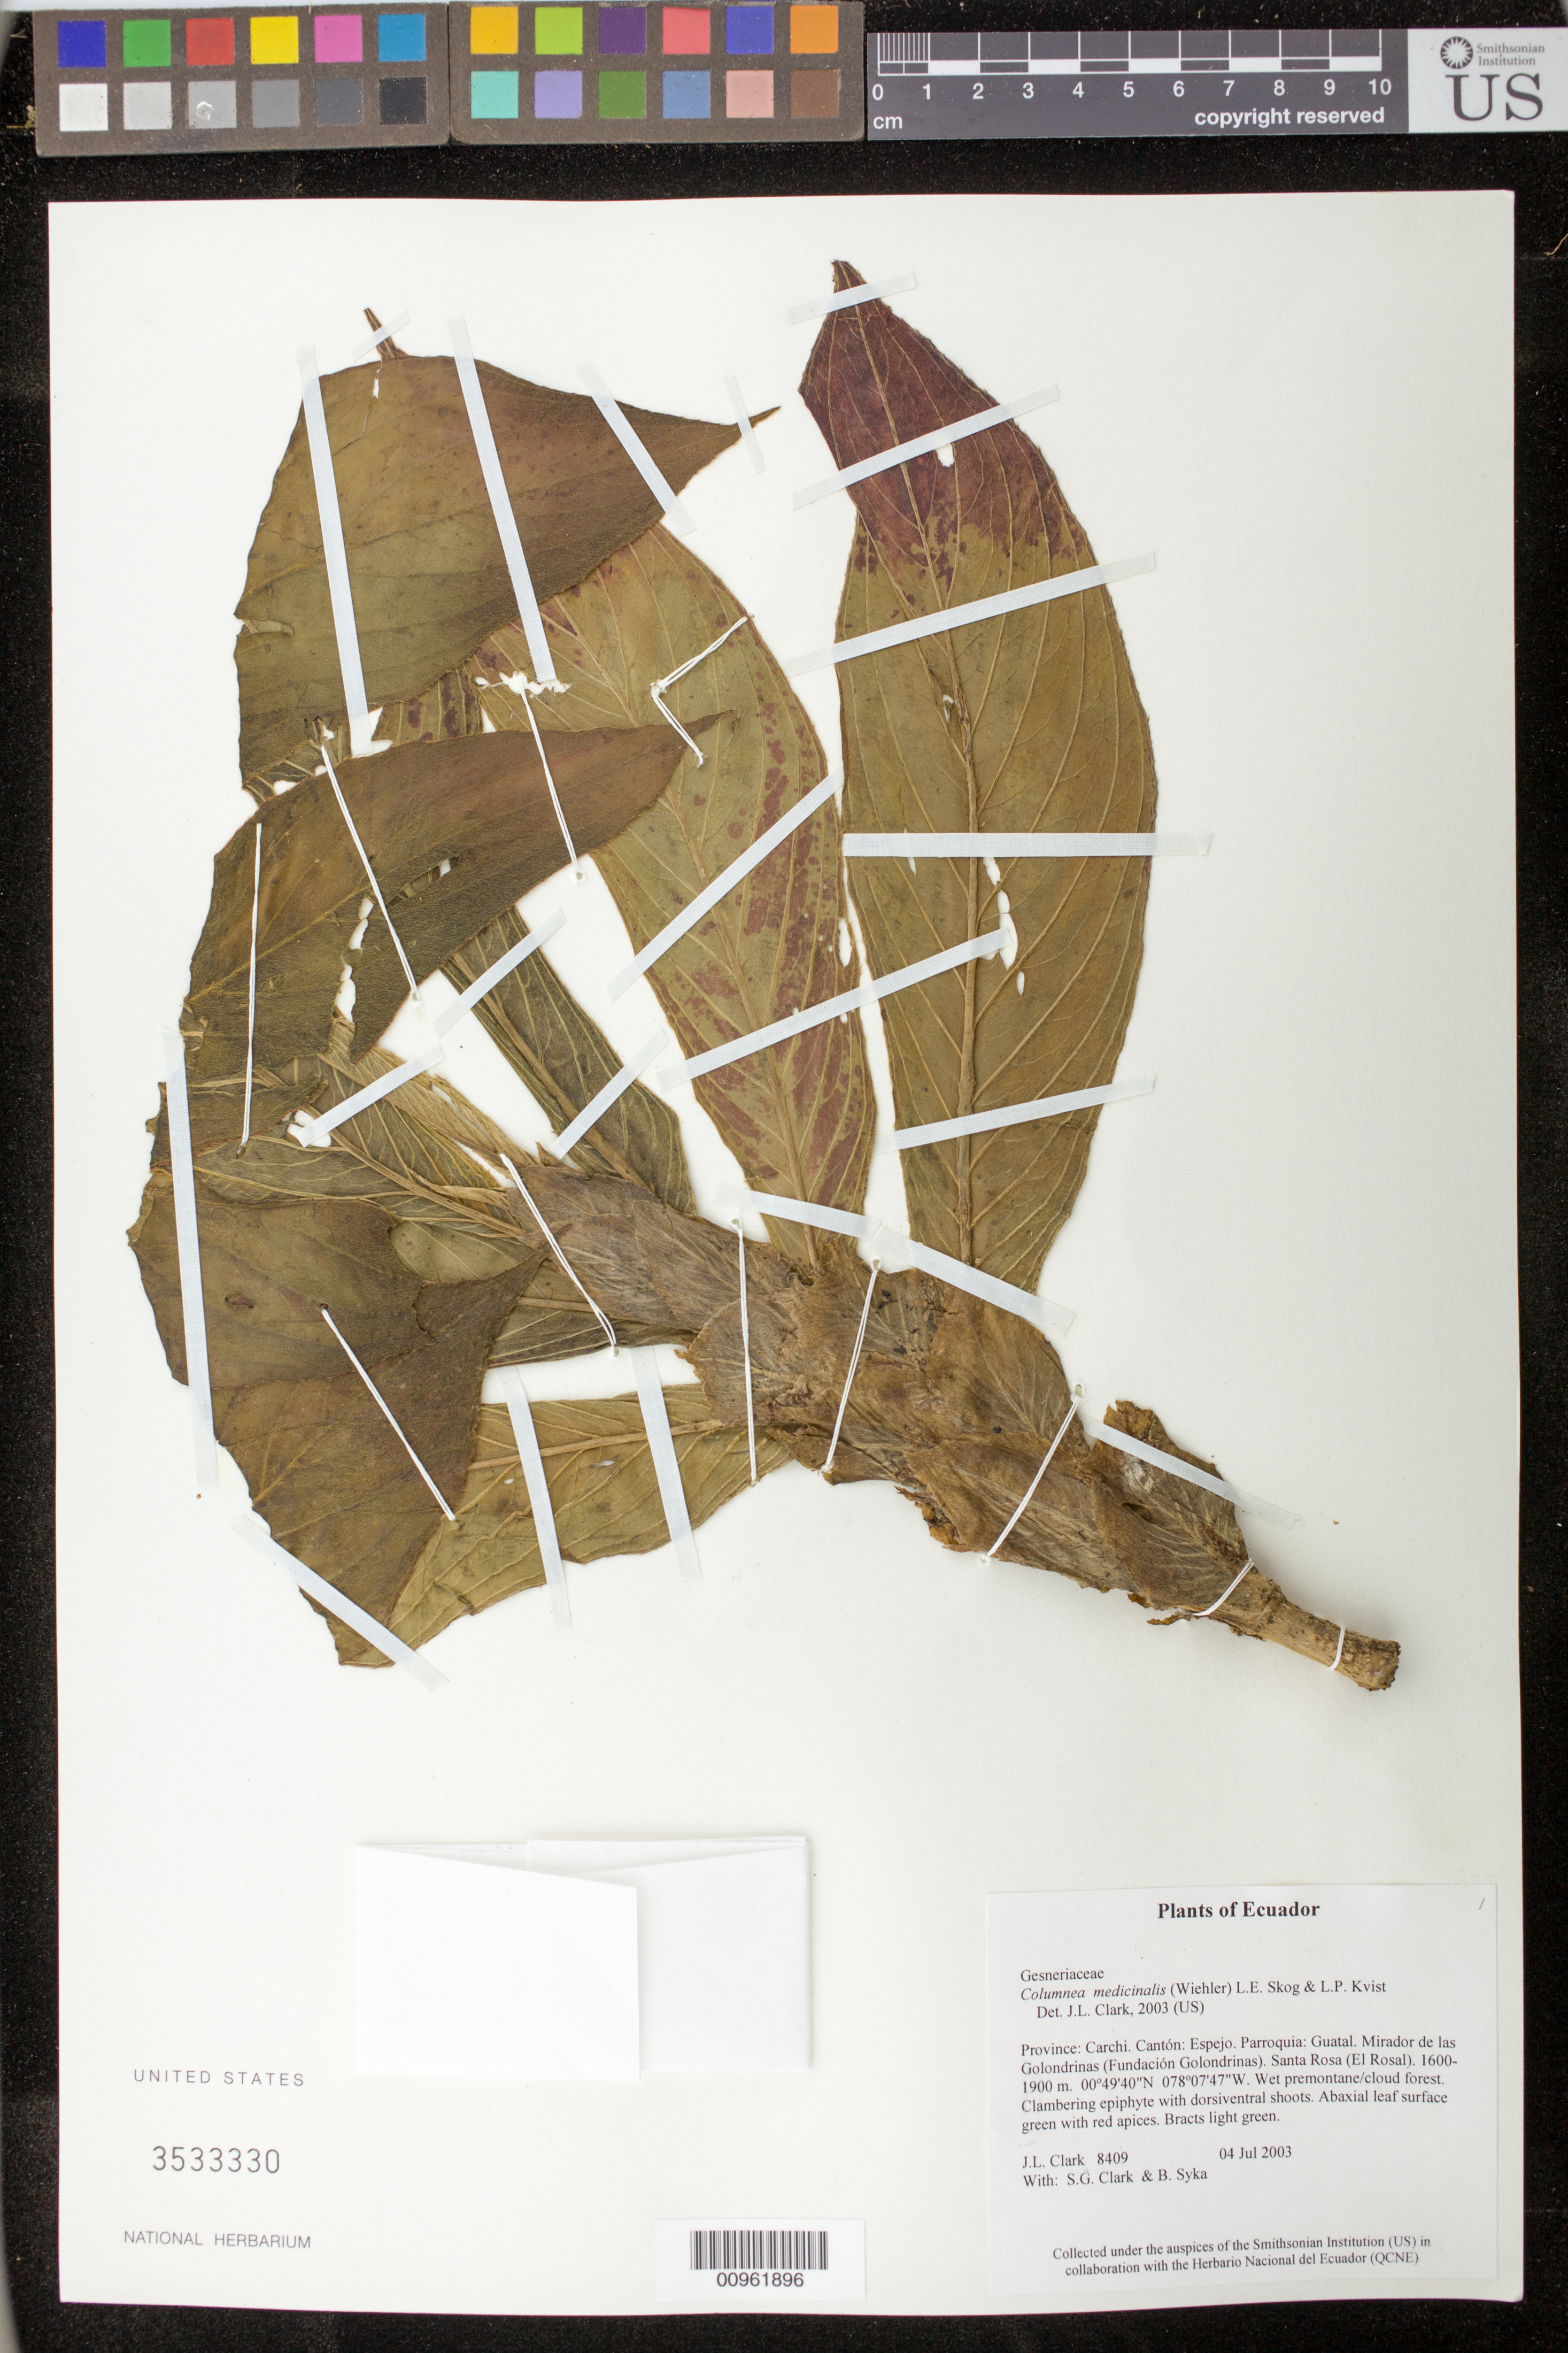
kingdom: Plantae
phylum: Tracheophyta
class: Magnoliopsida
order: Lamiales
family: Gesneriaceae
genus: Columnea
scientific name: Columnea medicinalis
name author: (Wiehler) L.E. Skog & L.P. Kvist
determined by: Clark, J. L., (SEL), The Marie Selby Botanical Garden (UNITED STATES)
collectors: J. L. Clark, S. G. Clark & B. Syka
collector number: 8409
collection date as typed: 04 Jul 2003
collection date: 2003-07-04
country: Ecuador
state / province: Carchi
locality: Espejo. Parroquia: Guatal. Mirador de las Golondrinas (Fundación Golondrinas). Santa Rosa (El Rosal).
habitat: Wet premontane/cloud forest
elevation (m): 1600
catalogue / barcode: US 3533330